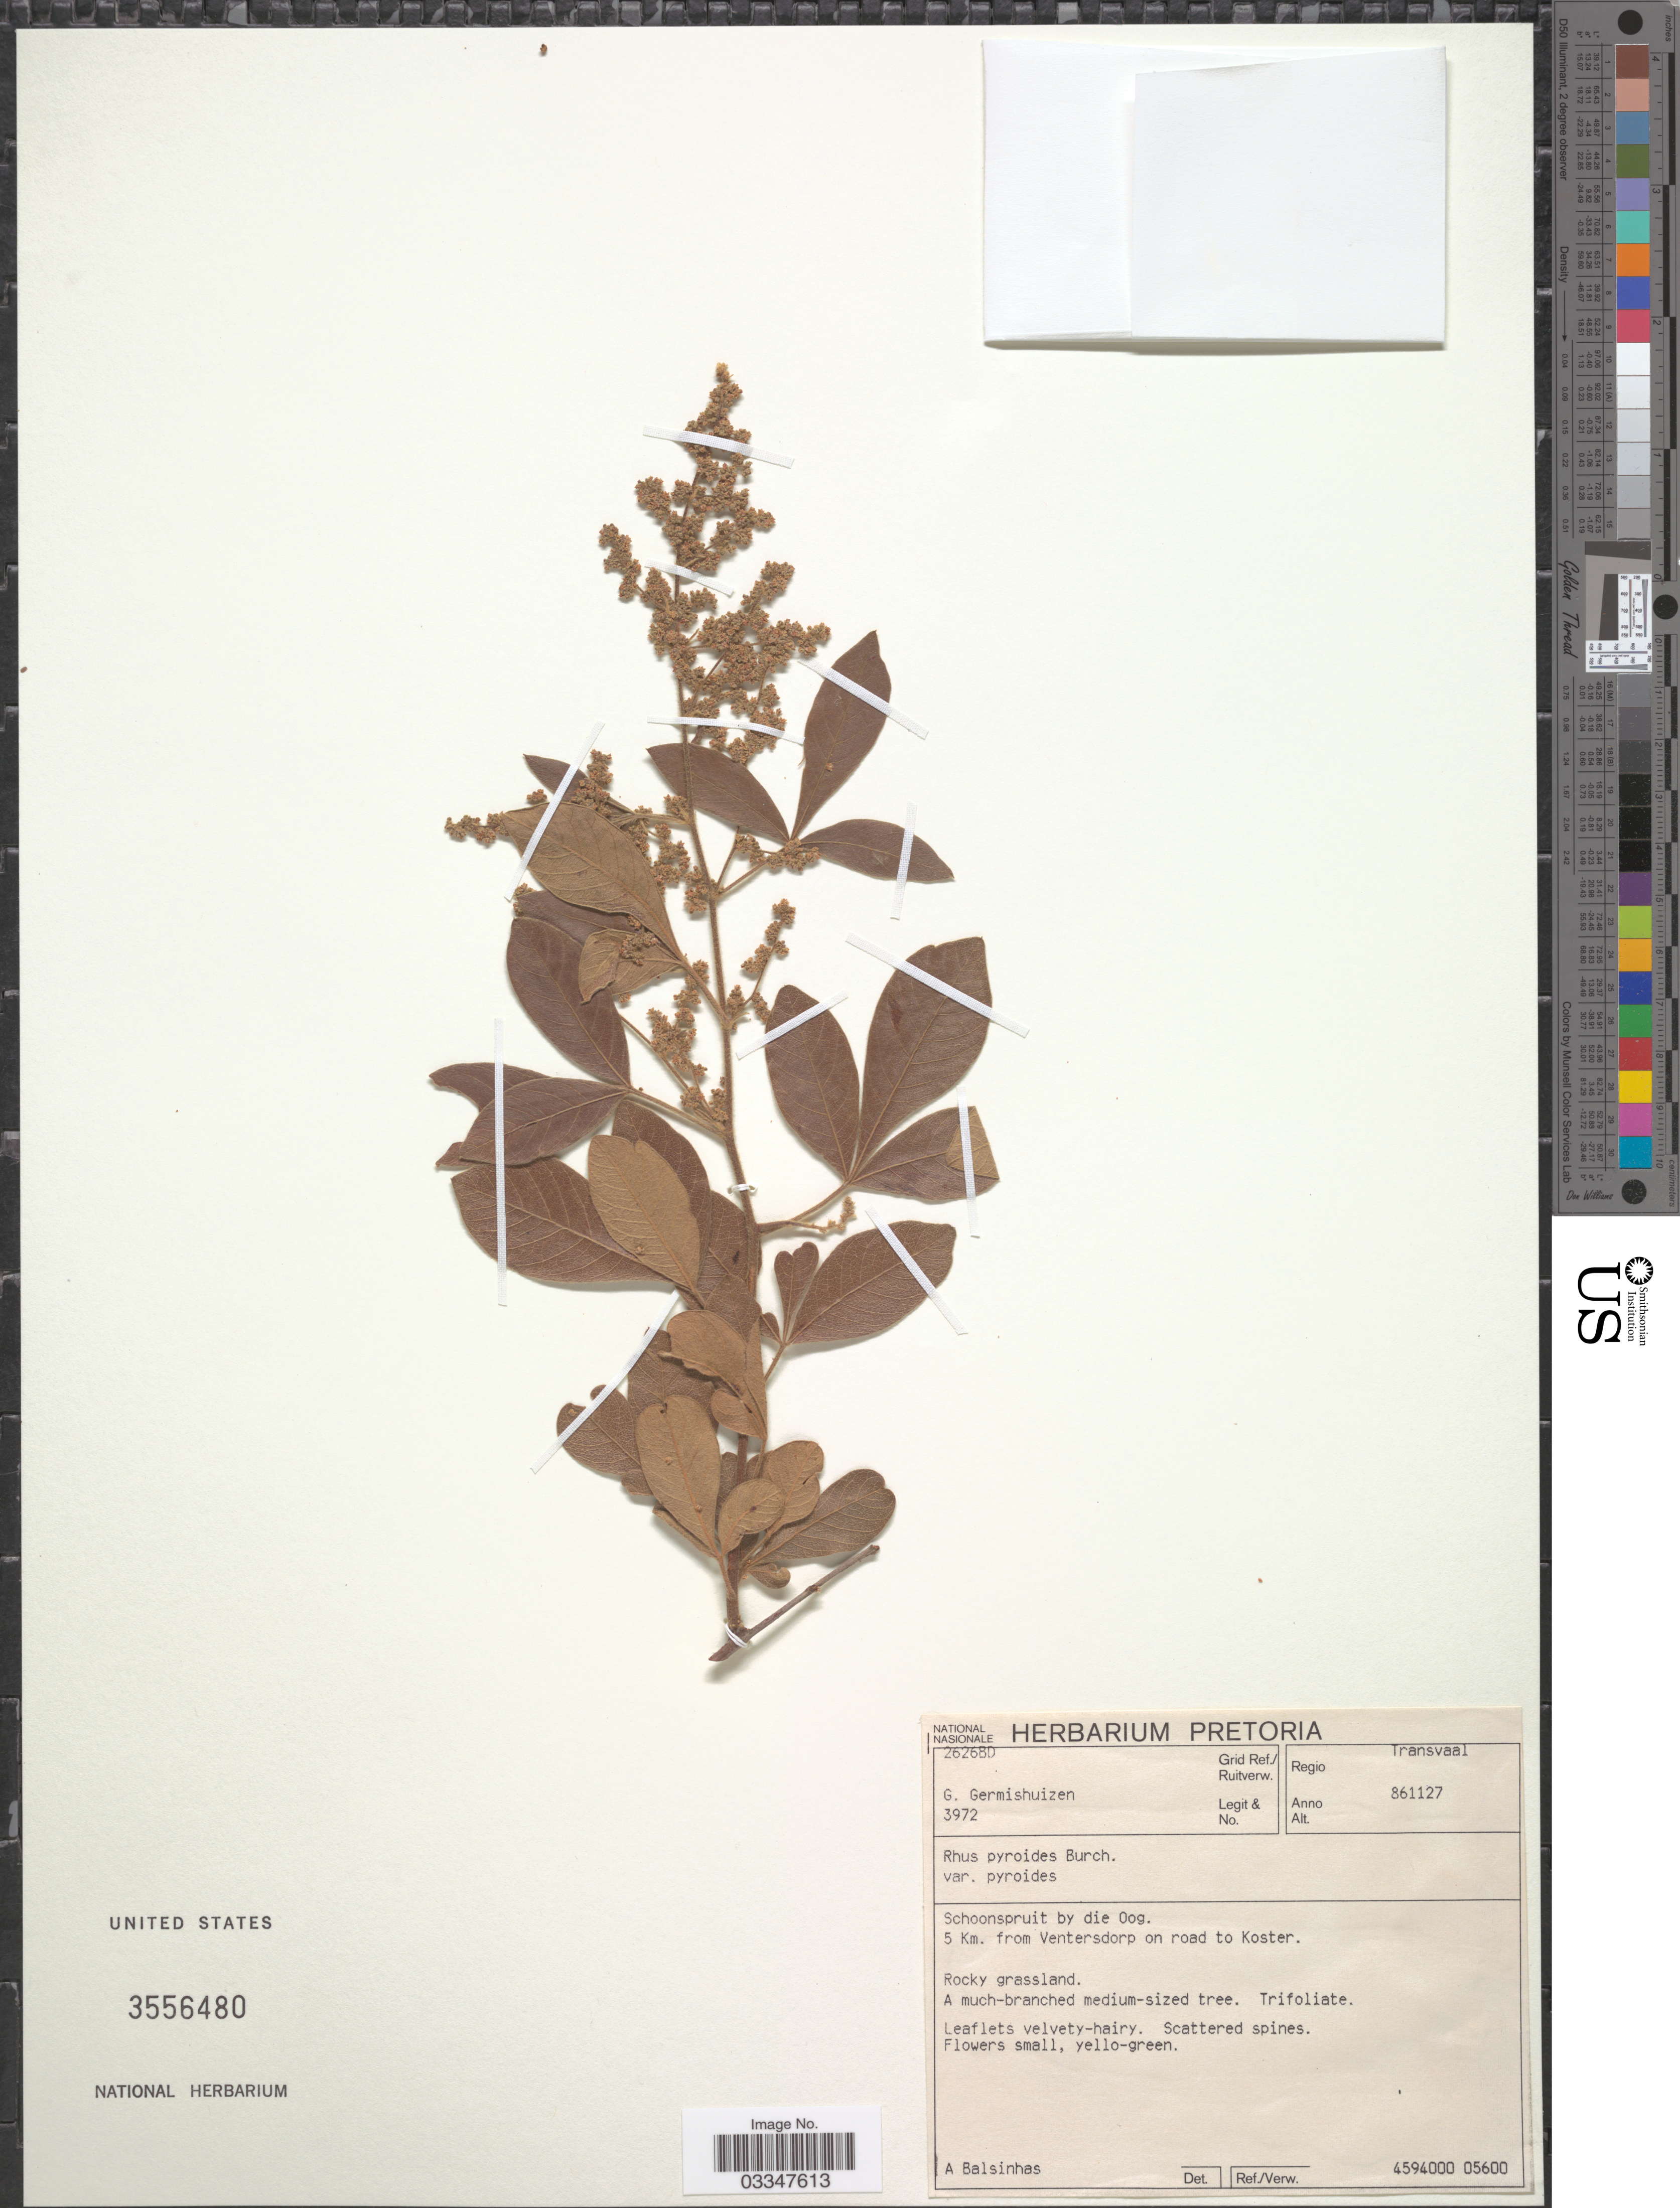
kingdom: Plantae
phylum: Tracheophyta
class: Magnoliopsida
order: Sapindales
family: Anacardiaceae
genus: Rhus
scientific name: Rhus pyroides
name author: Burch.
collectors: G. Germishuizen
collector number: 3972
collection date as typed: Transcribed d/m/y: 27/11/86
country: South Africa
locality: Regio Transvaal. Grid Ref./ Ruitverw. 2626BD. Schoonspruit by die Oog. 5 Km. from Ventersdorp on road to Koster.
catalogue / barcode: US 3556480